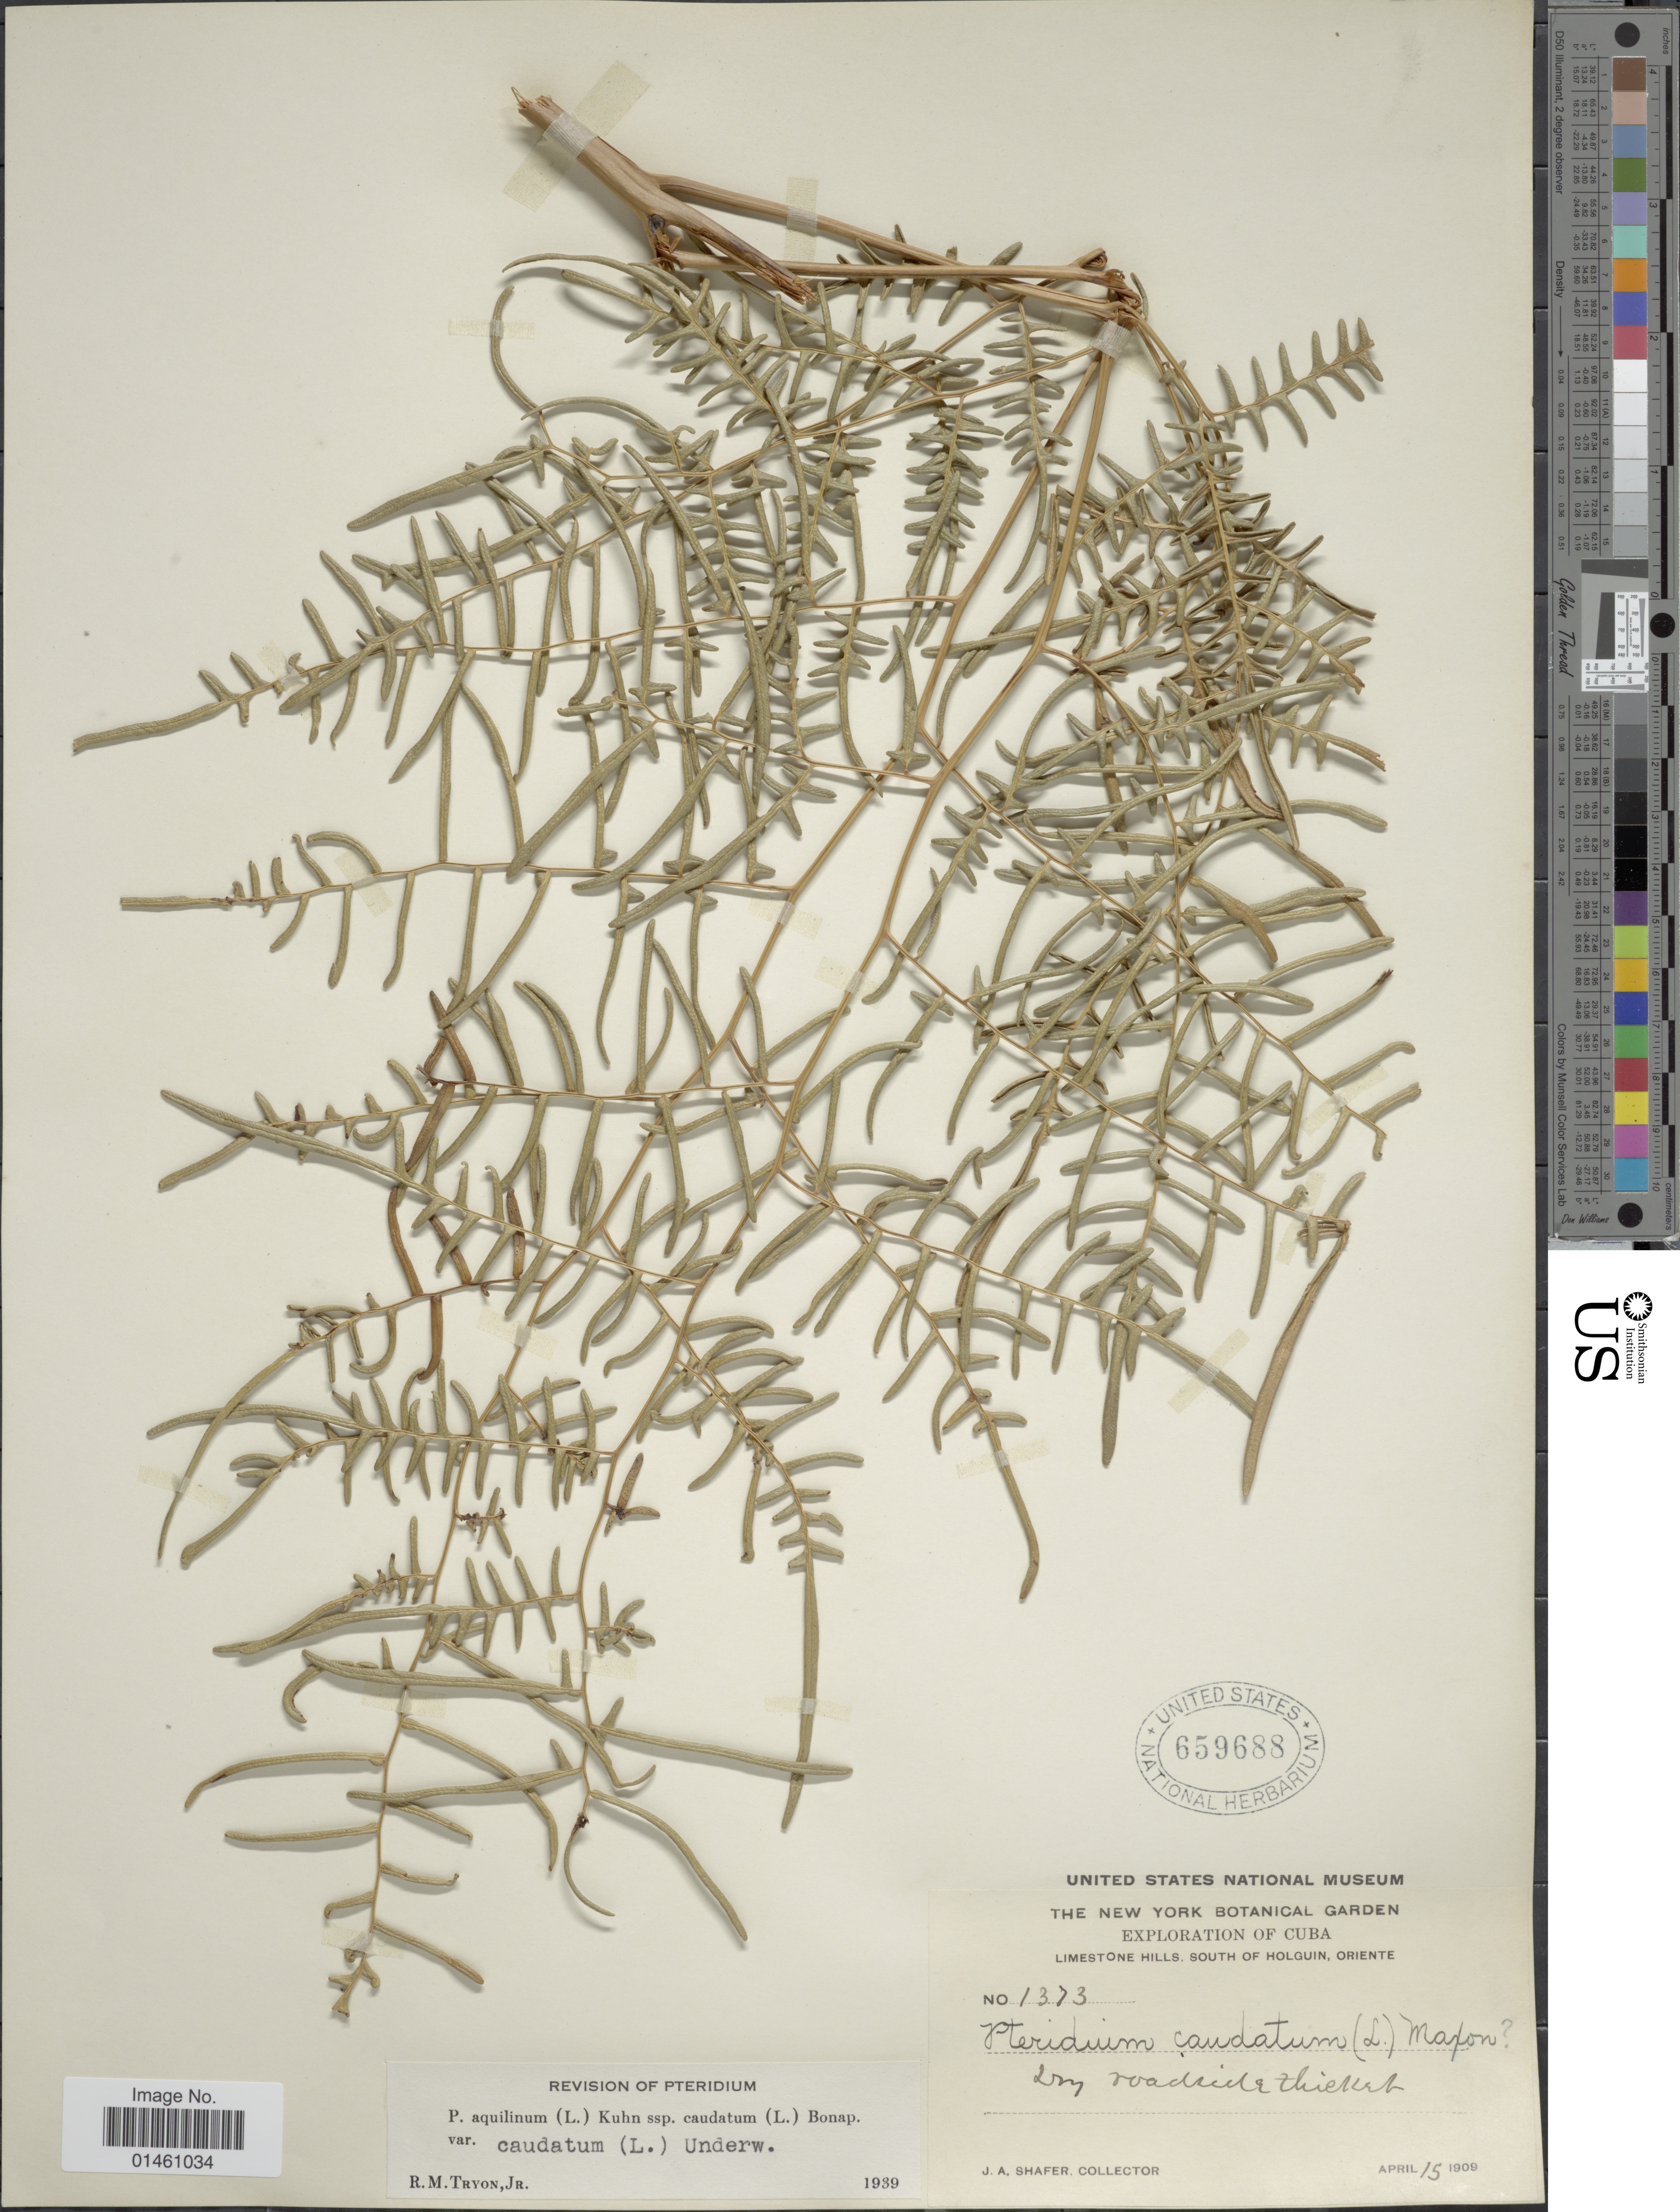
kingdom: Plantae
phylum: Tracheophyta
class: Polypodiopsida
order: Polypodiales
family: Dennstaedtiaceae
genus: Pteridium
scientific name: Pteridium caudatum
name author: (L.) Maxon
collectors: J. A. Shafer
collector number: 1373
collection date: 1909-04-15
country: Cuba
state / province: Oriente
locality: Limestone hills, south of Holguin, dry roadside thicket.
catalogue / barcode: US 659688